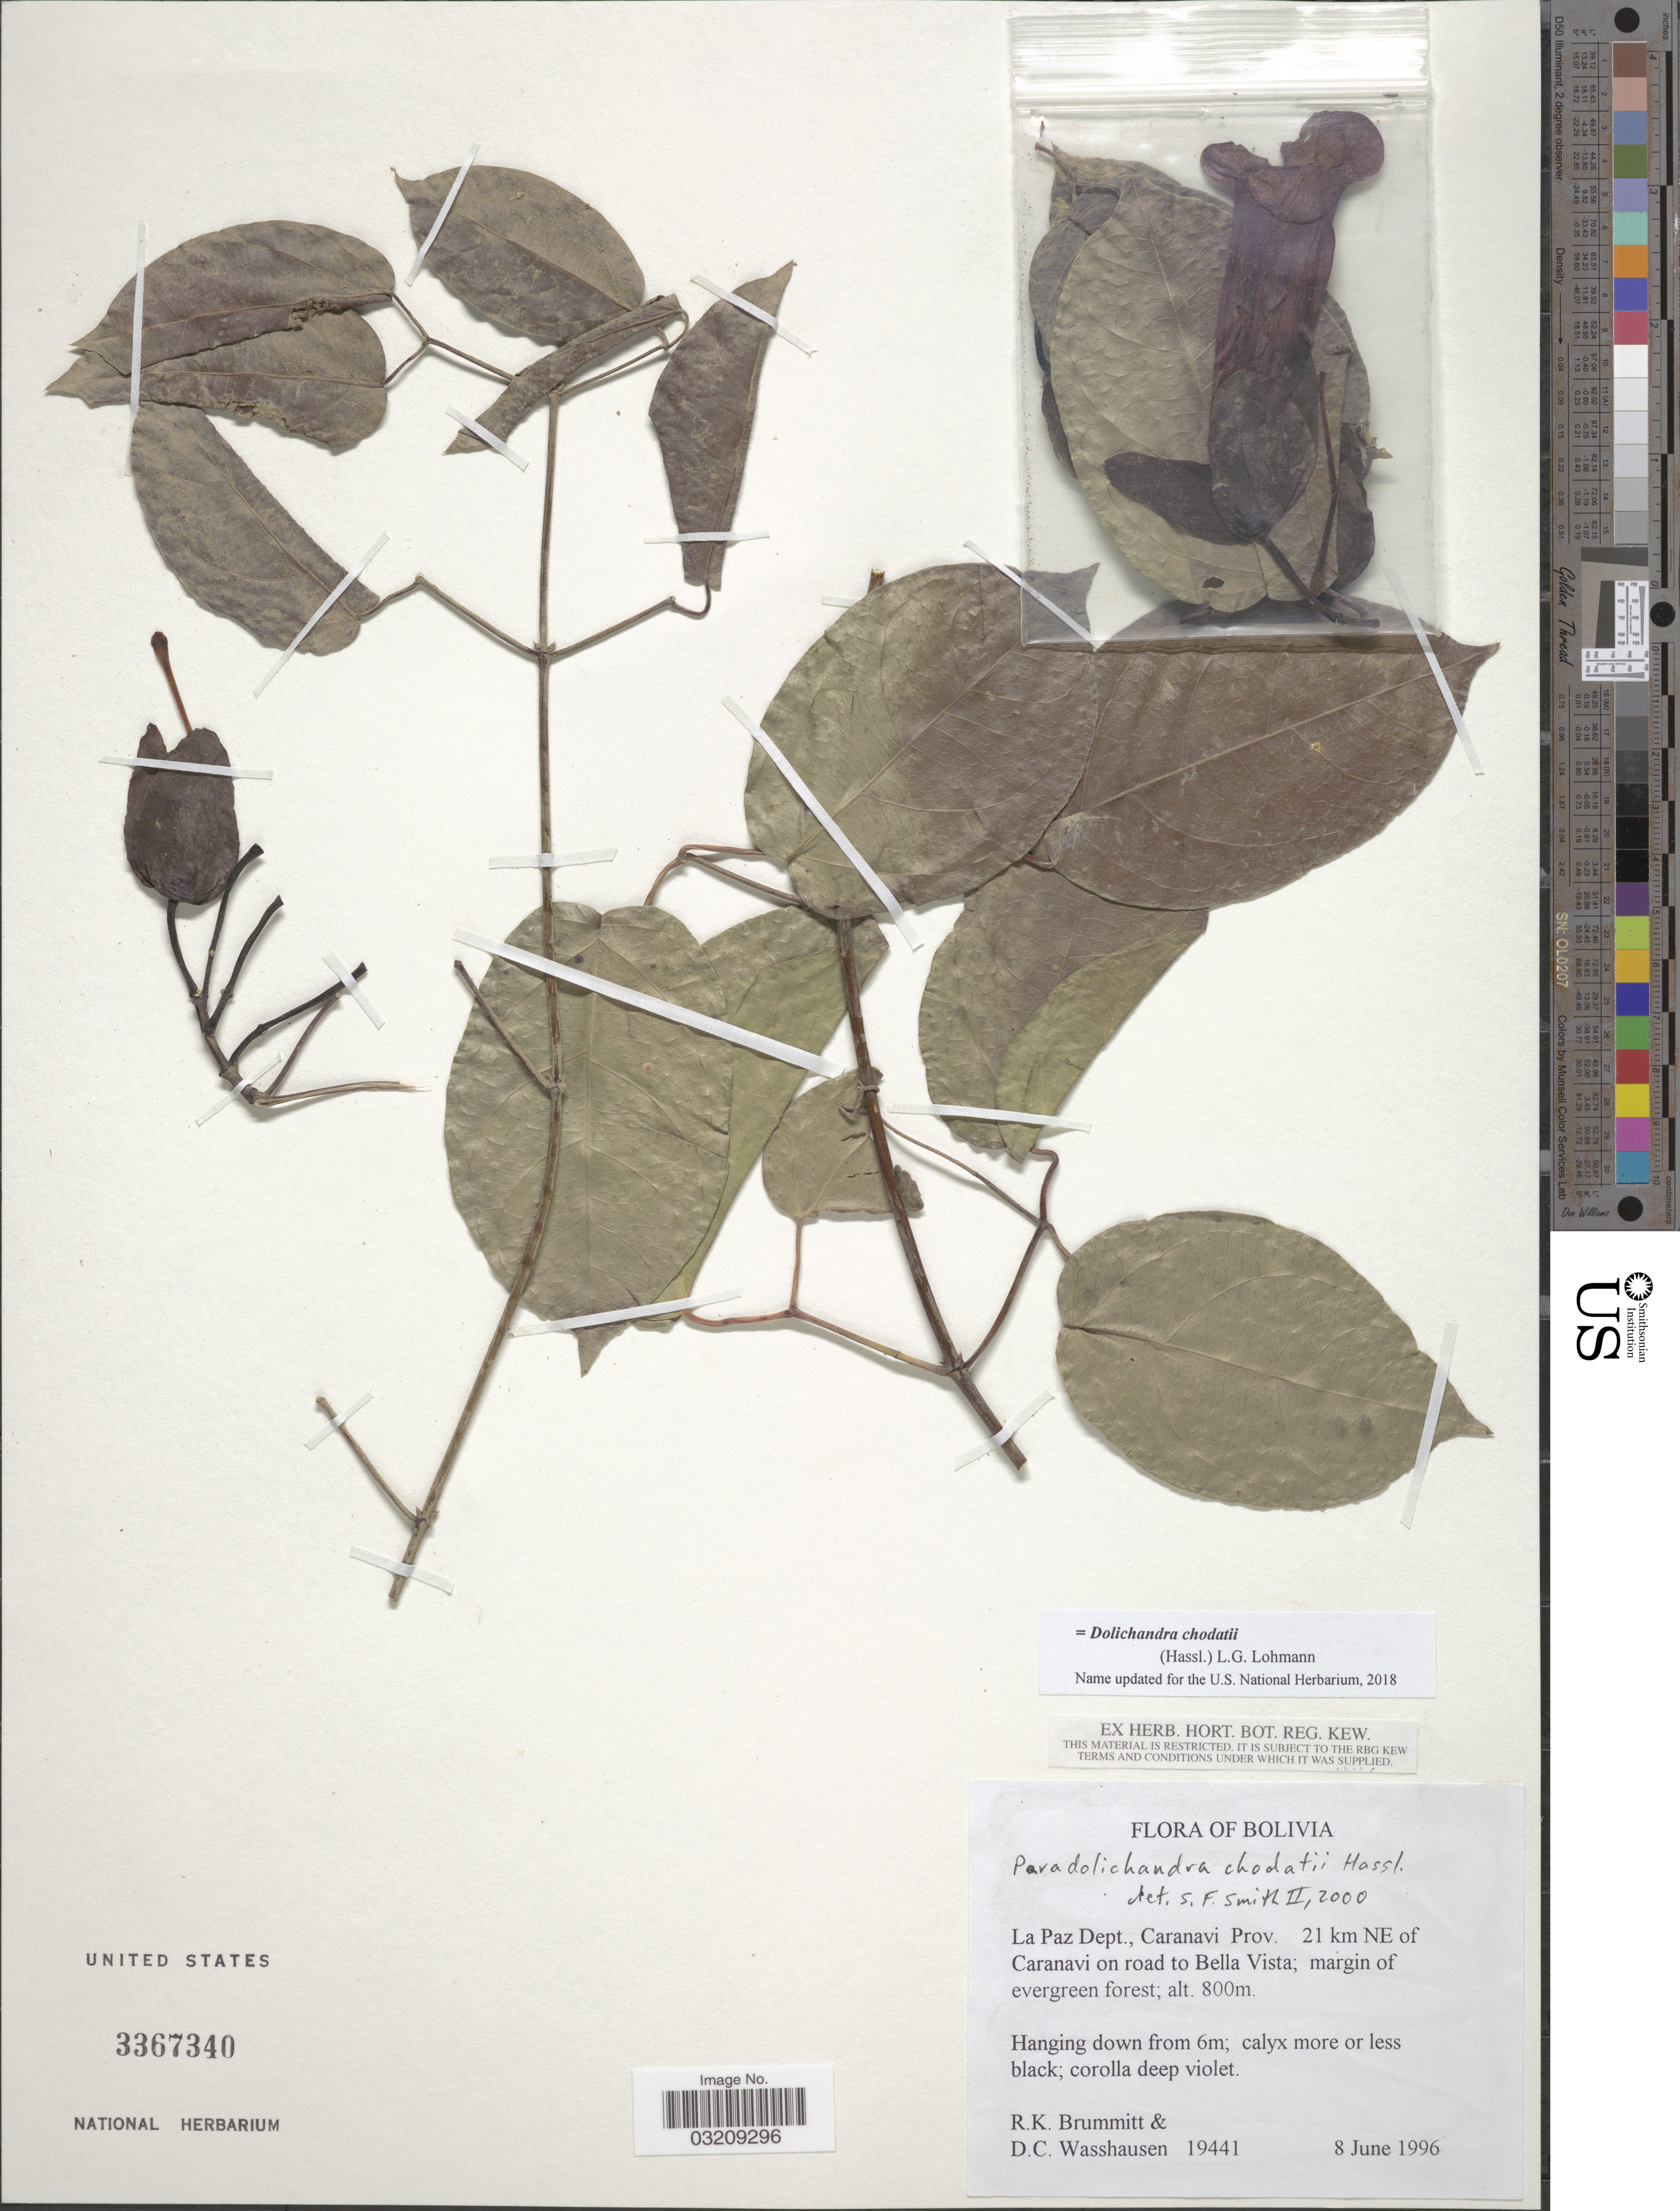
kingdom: Plantae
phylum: Tracheophyta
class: Magnoliopsida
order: Lamiales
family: Bignoniaceae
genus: Dolichandra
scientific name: Dolichandra chodatii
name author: (Hassl.) L.G. Lohmann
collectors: R. Brummitt & D. C. Wasshausen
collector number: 19441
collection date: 1996-06-08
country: Bolivia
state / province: La Paz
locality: La Paz Dept., Caranavi Prov. 21 km NE of Caranavi on road to Bella Vista; margin of evergreen forest.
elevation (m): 800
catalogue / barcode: US 3367340